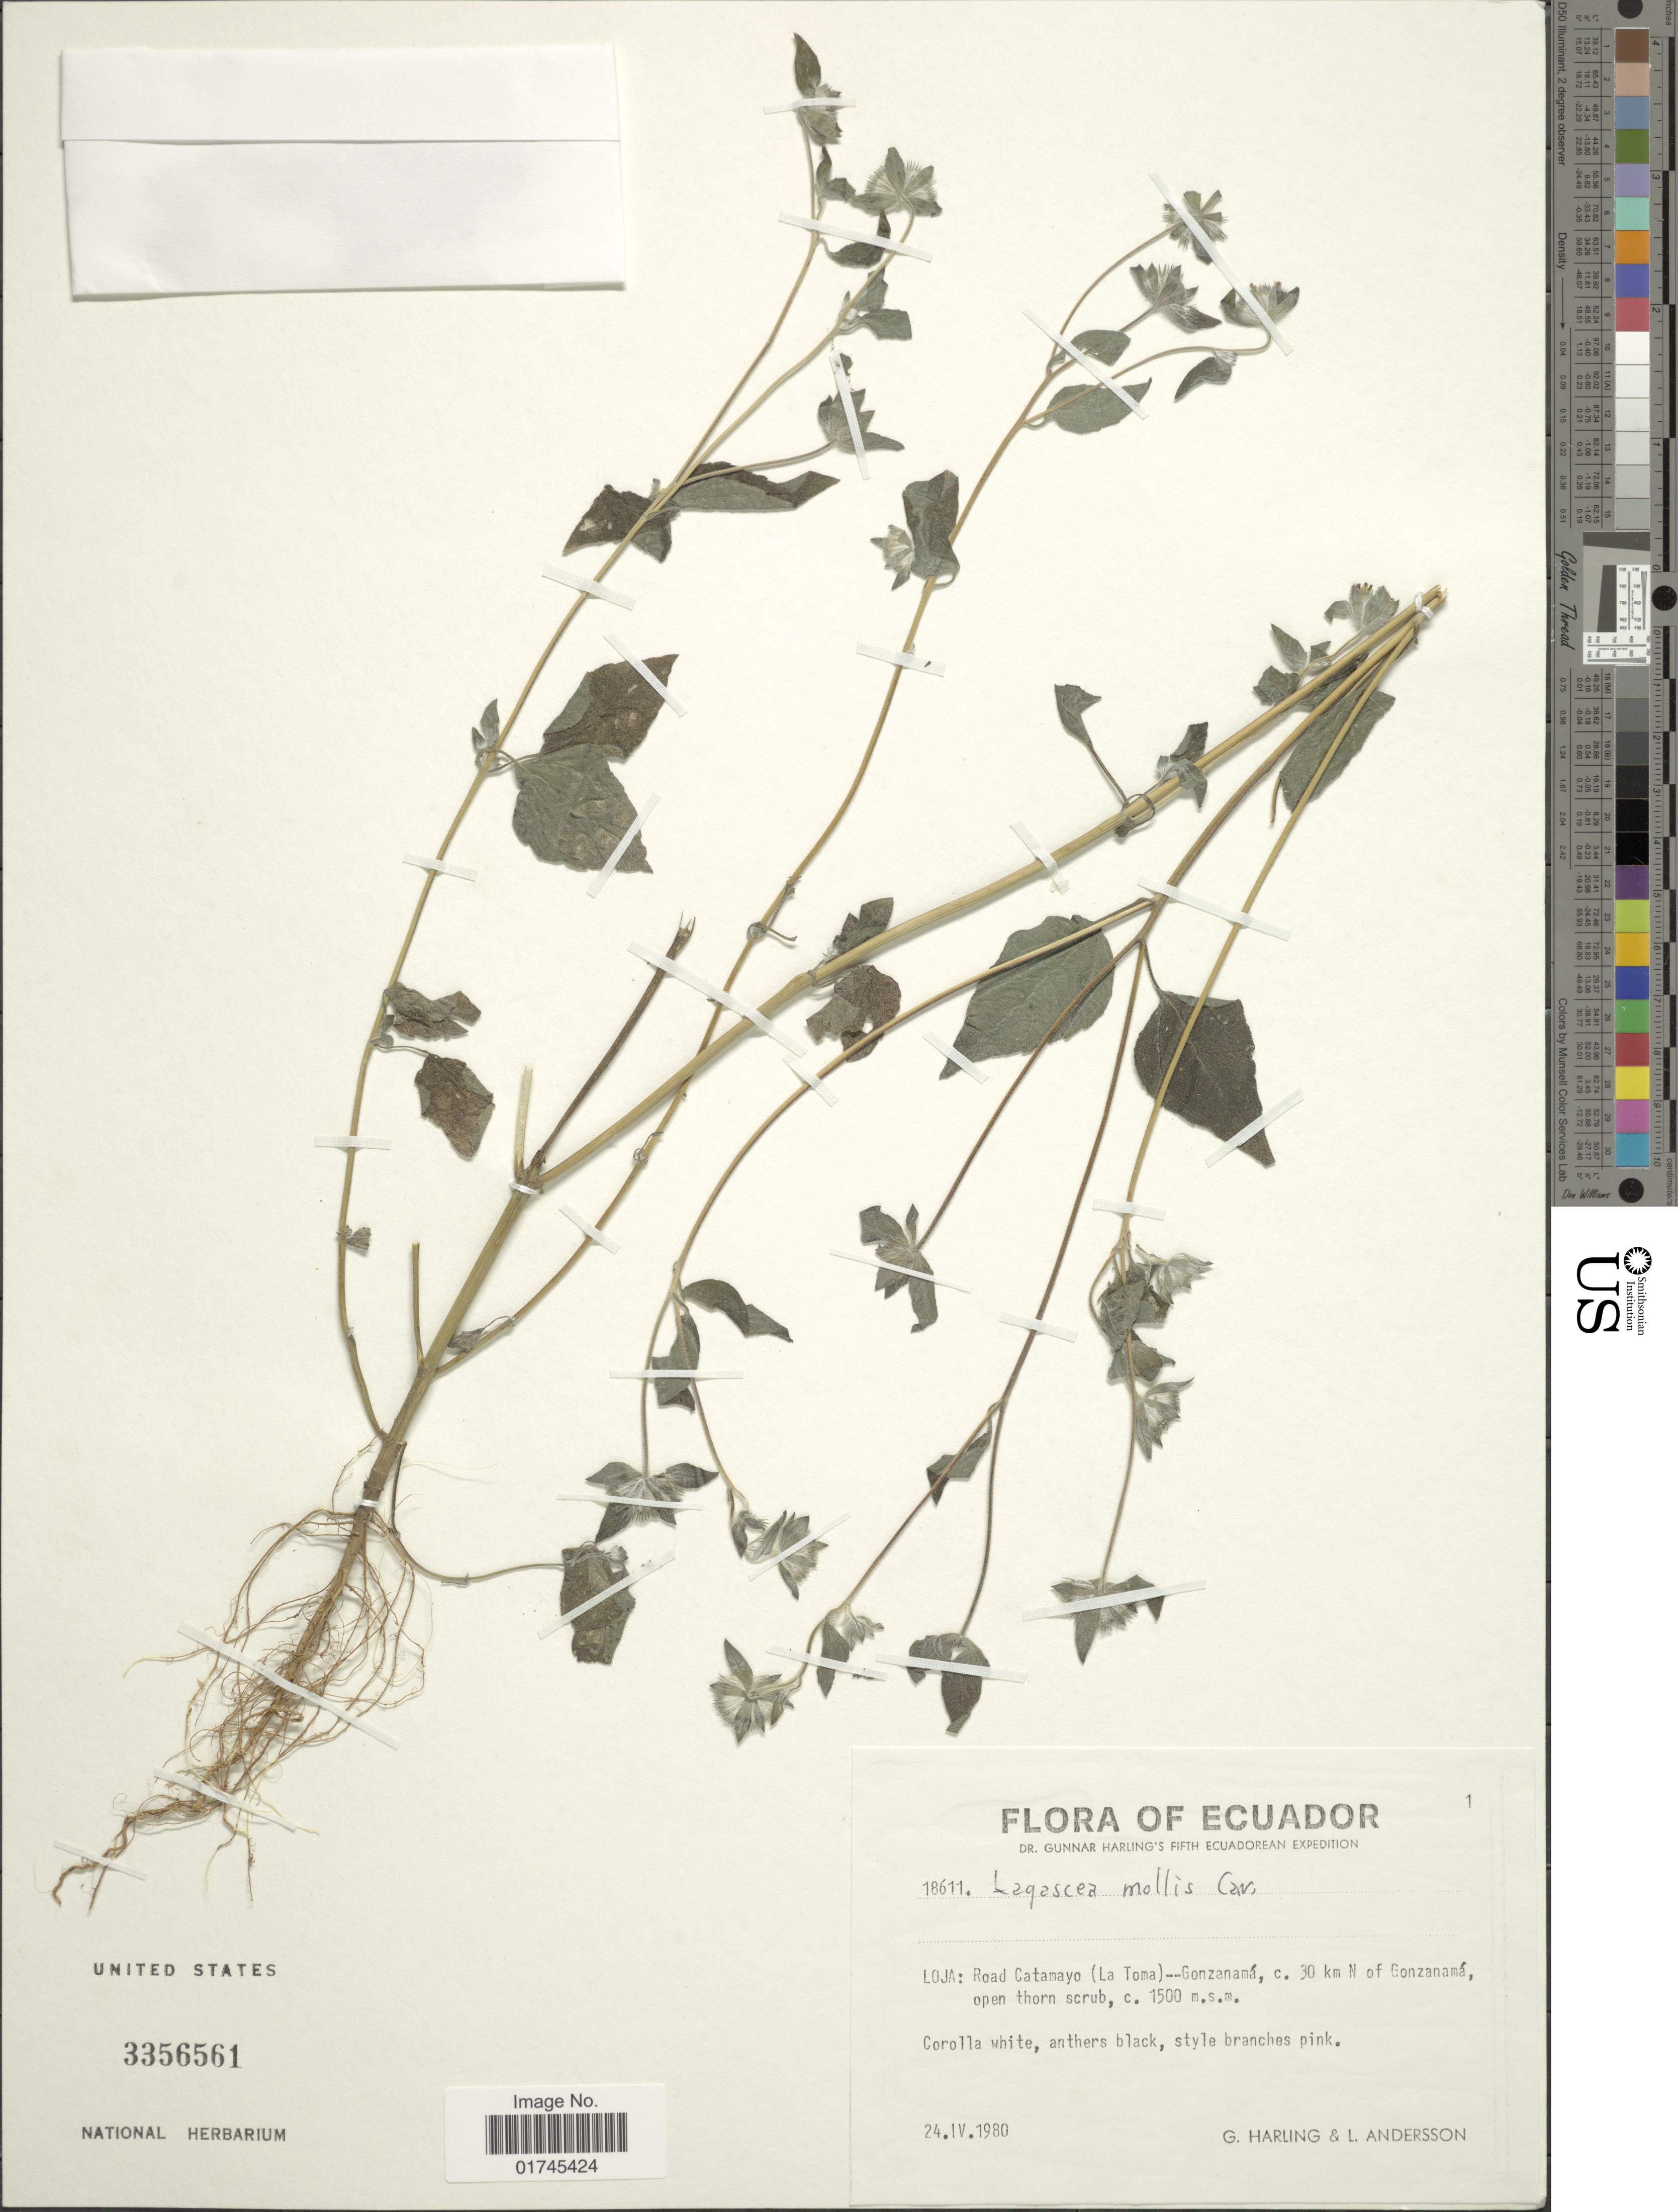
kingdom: Plantae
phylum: Tracheophyta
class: Magnoliopsida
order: Asterales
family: Asteraceae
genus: Lagascea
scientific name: Lagascea mollis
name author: Cav.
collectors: G. Harling & L. Andersson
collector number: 18611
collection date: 1980-04-24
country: Ecuador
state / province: Loja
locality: Road Catamayo (La Toma)-Gonzanama, c. 30 km N of Gonzanama.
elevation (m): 1500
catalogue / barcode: US 3356561